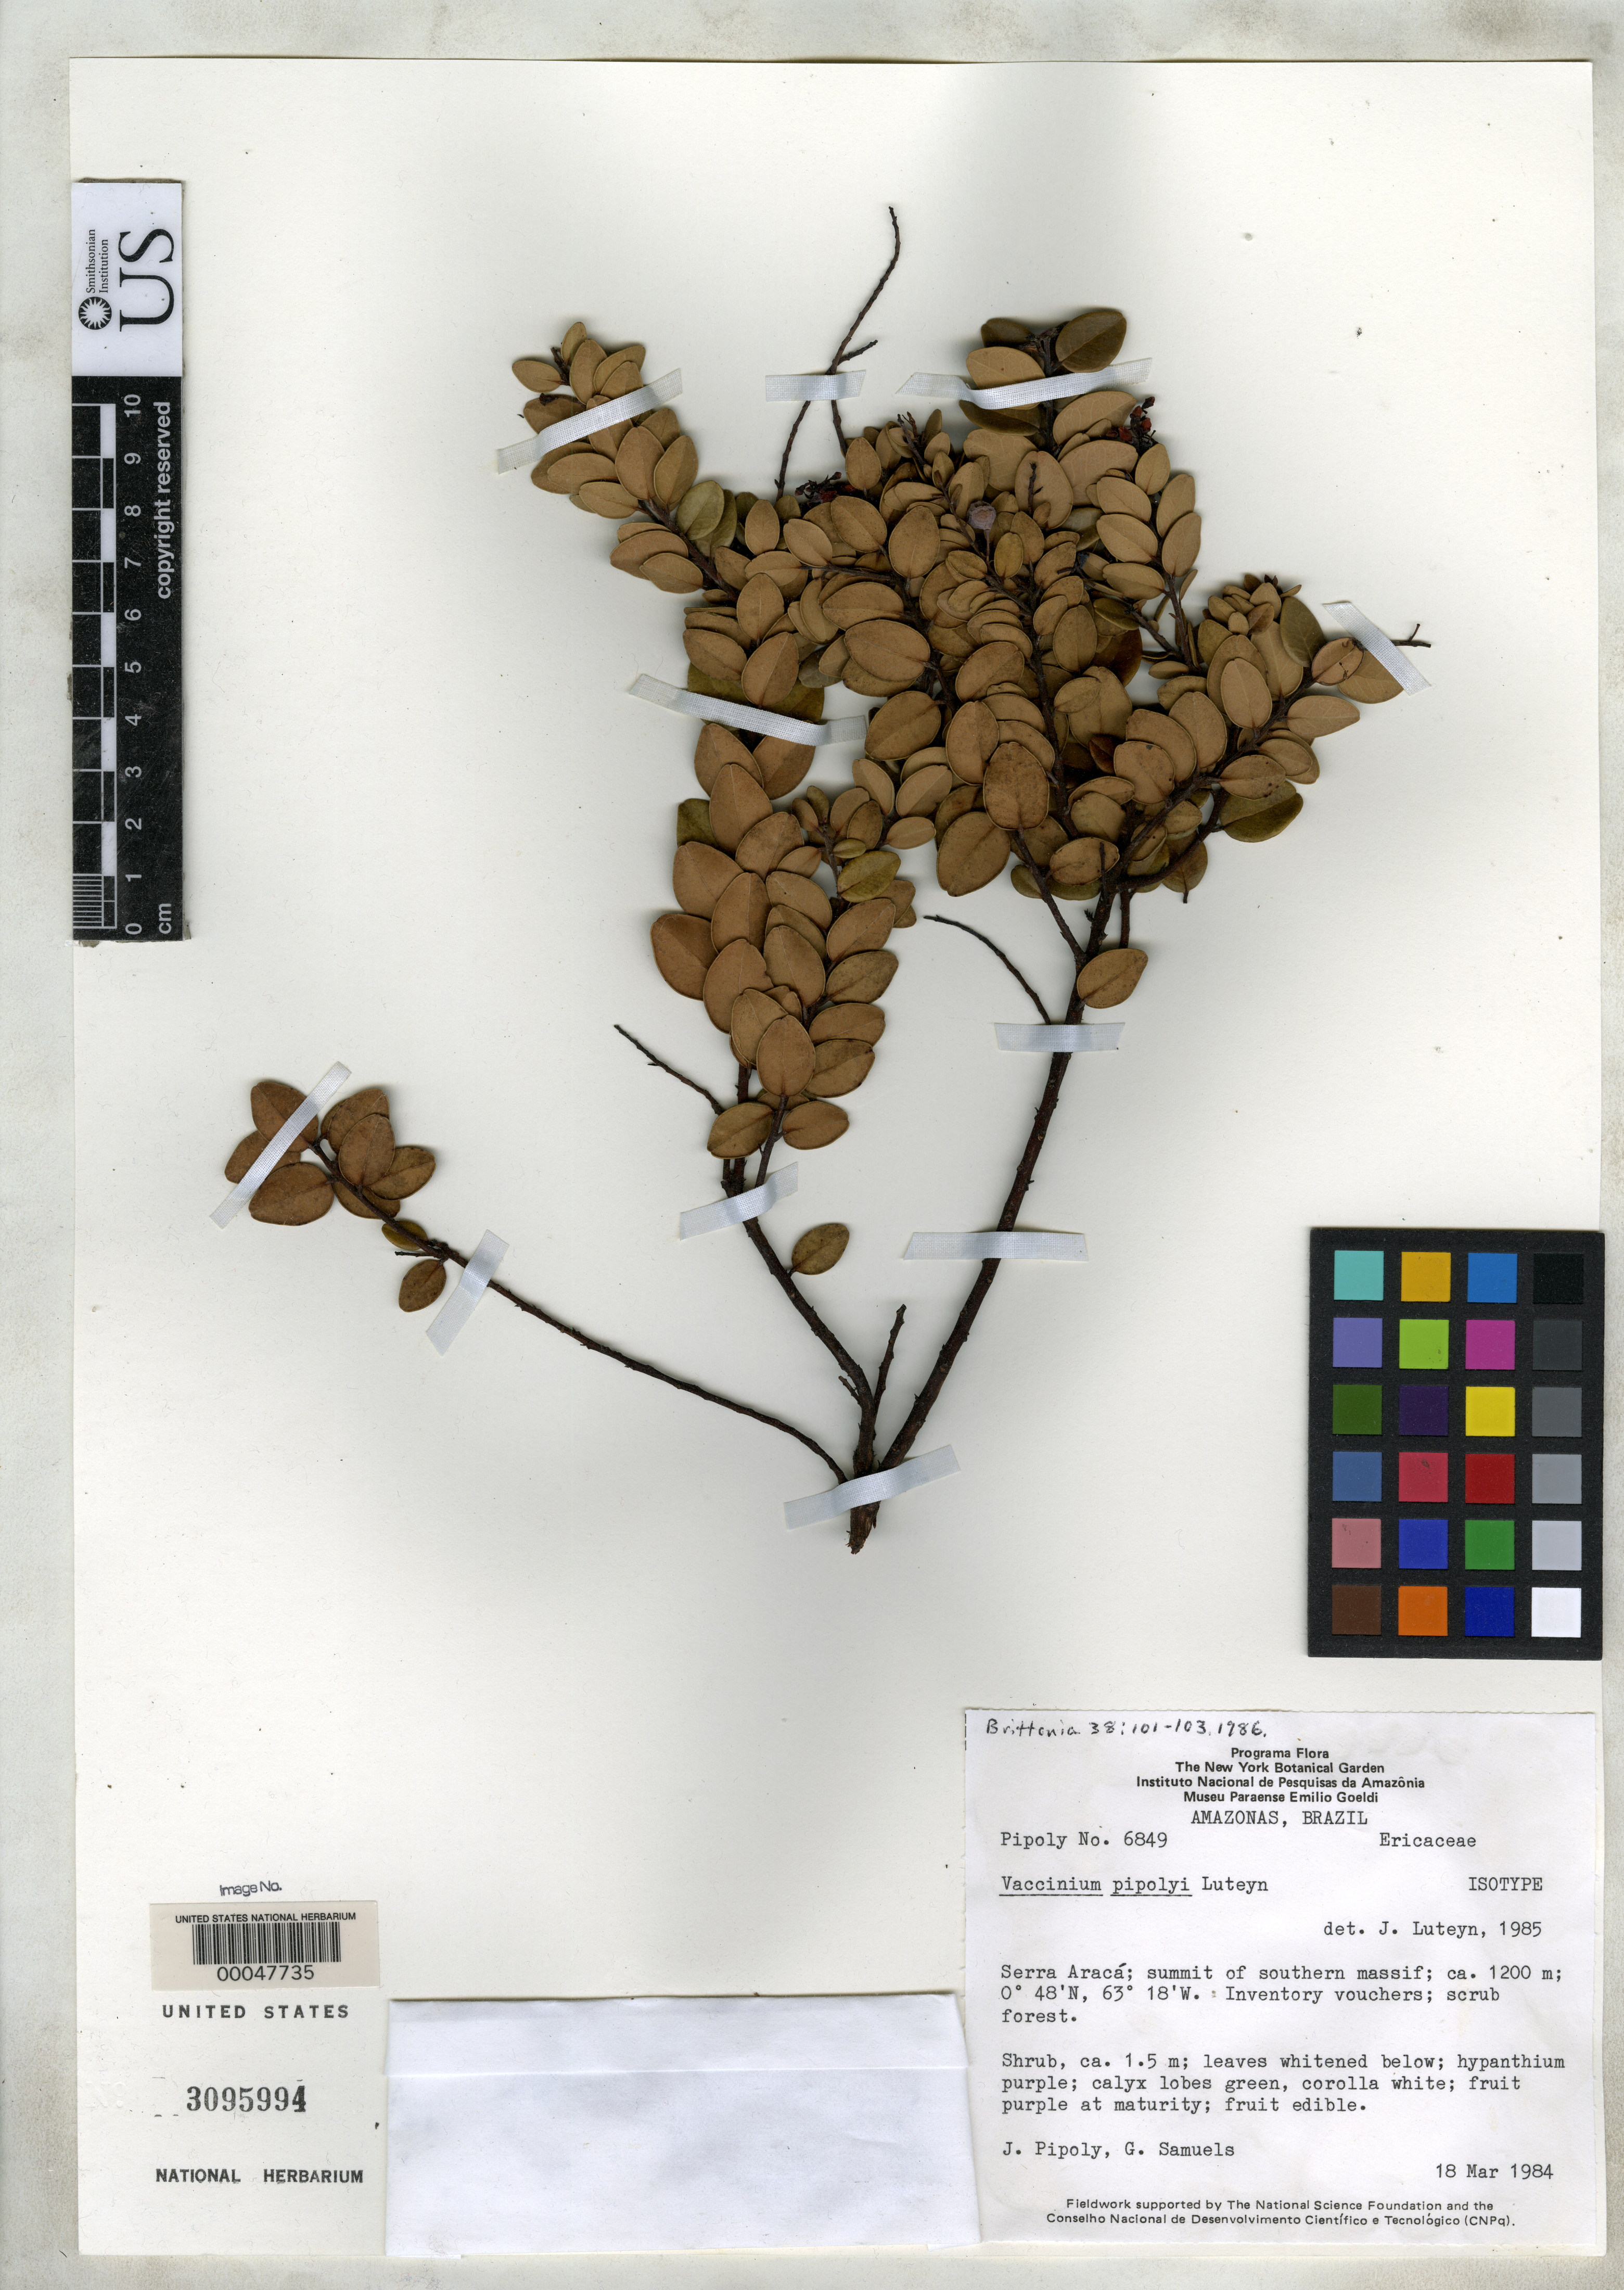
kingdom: Plantae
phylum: Tracheophyta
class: Magnoliopsida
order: Ericales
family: Ericaceae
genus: Vaccinium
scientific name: Vaccinium pipolyi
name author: Luteyn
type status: Isotype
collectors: J. J. Pipoly & G. Samuels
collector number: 6849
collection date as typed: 18 Mar 1984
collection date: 1984-03-18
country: Brazil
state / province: Amazonas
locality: Serra Araca, summit of southern massif.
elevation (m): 1200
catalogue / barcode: US 3095994